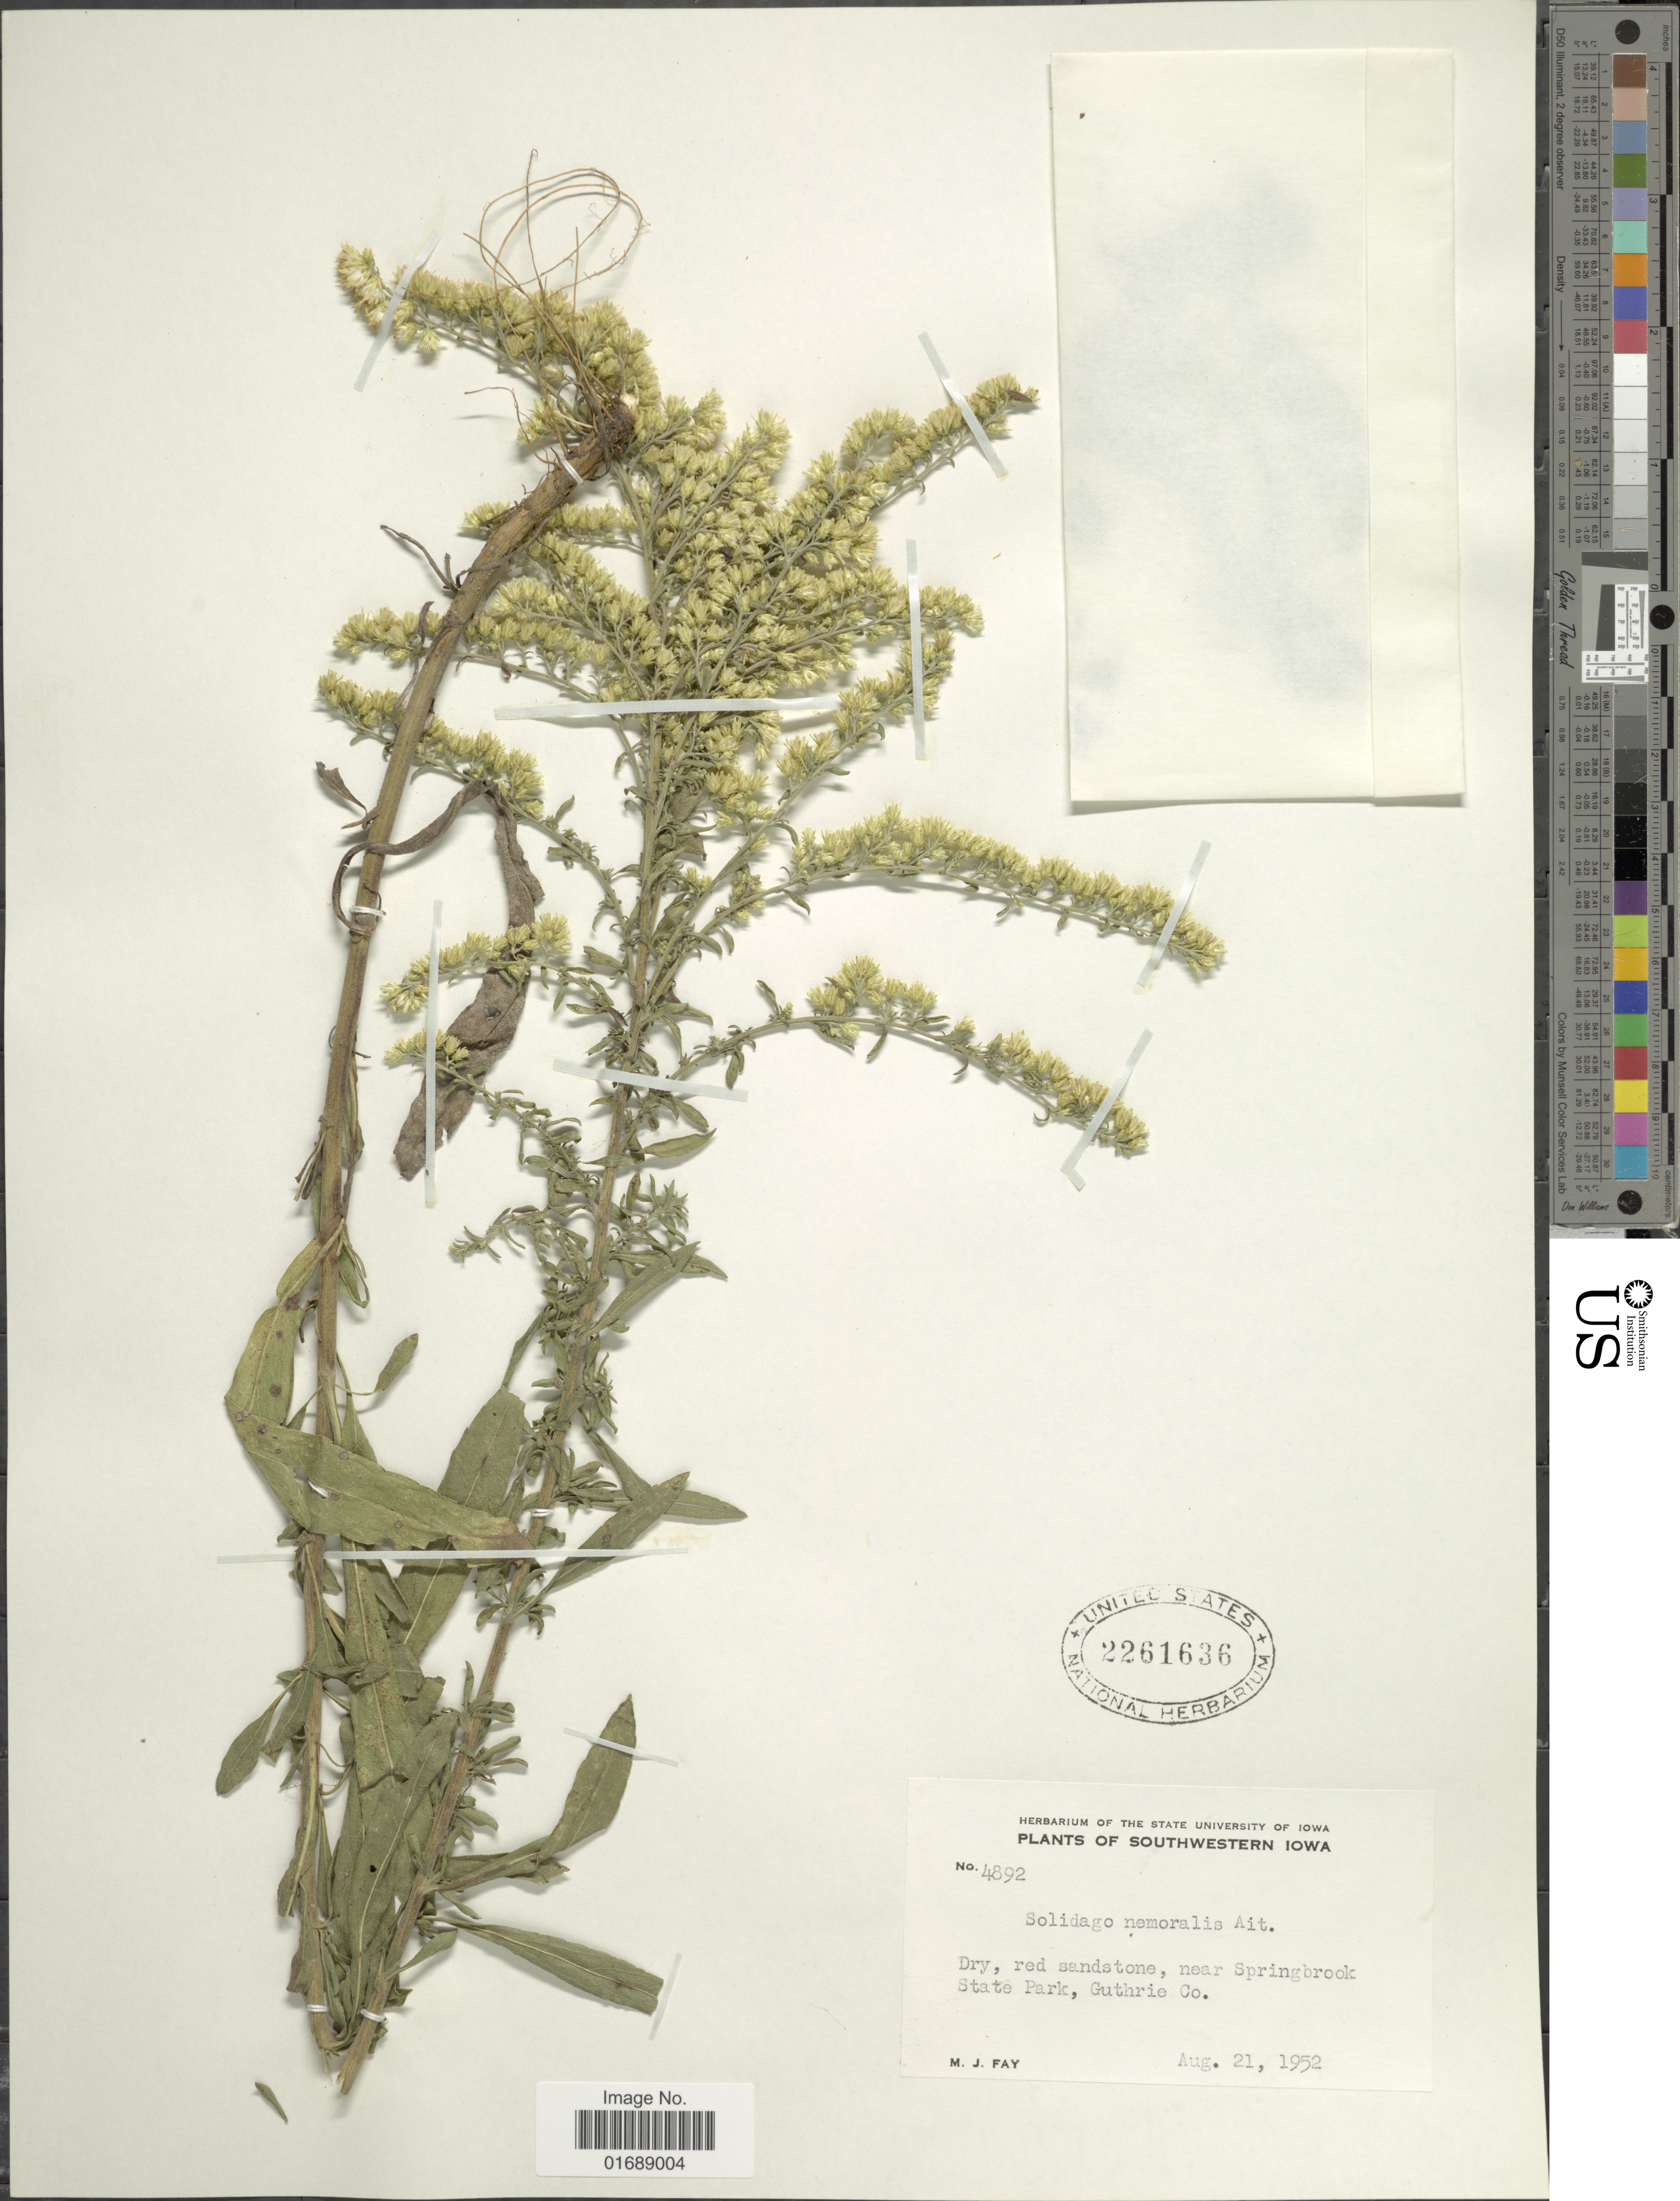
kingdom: Plantae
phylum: Tracheophyta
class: Magnoliopsida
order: Asterales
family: Asteraceae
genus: Solidago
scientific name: Solidago nemoralis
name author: Aiton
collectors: M. Fay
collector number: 4892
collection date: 1952-08-21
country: United States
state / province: Iowa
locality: Southeastern Iowa, Near Springbrock, State Park, Guthrie Co.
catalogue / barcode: US 2261636